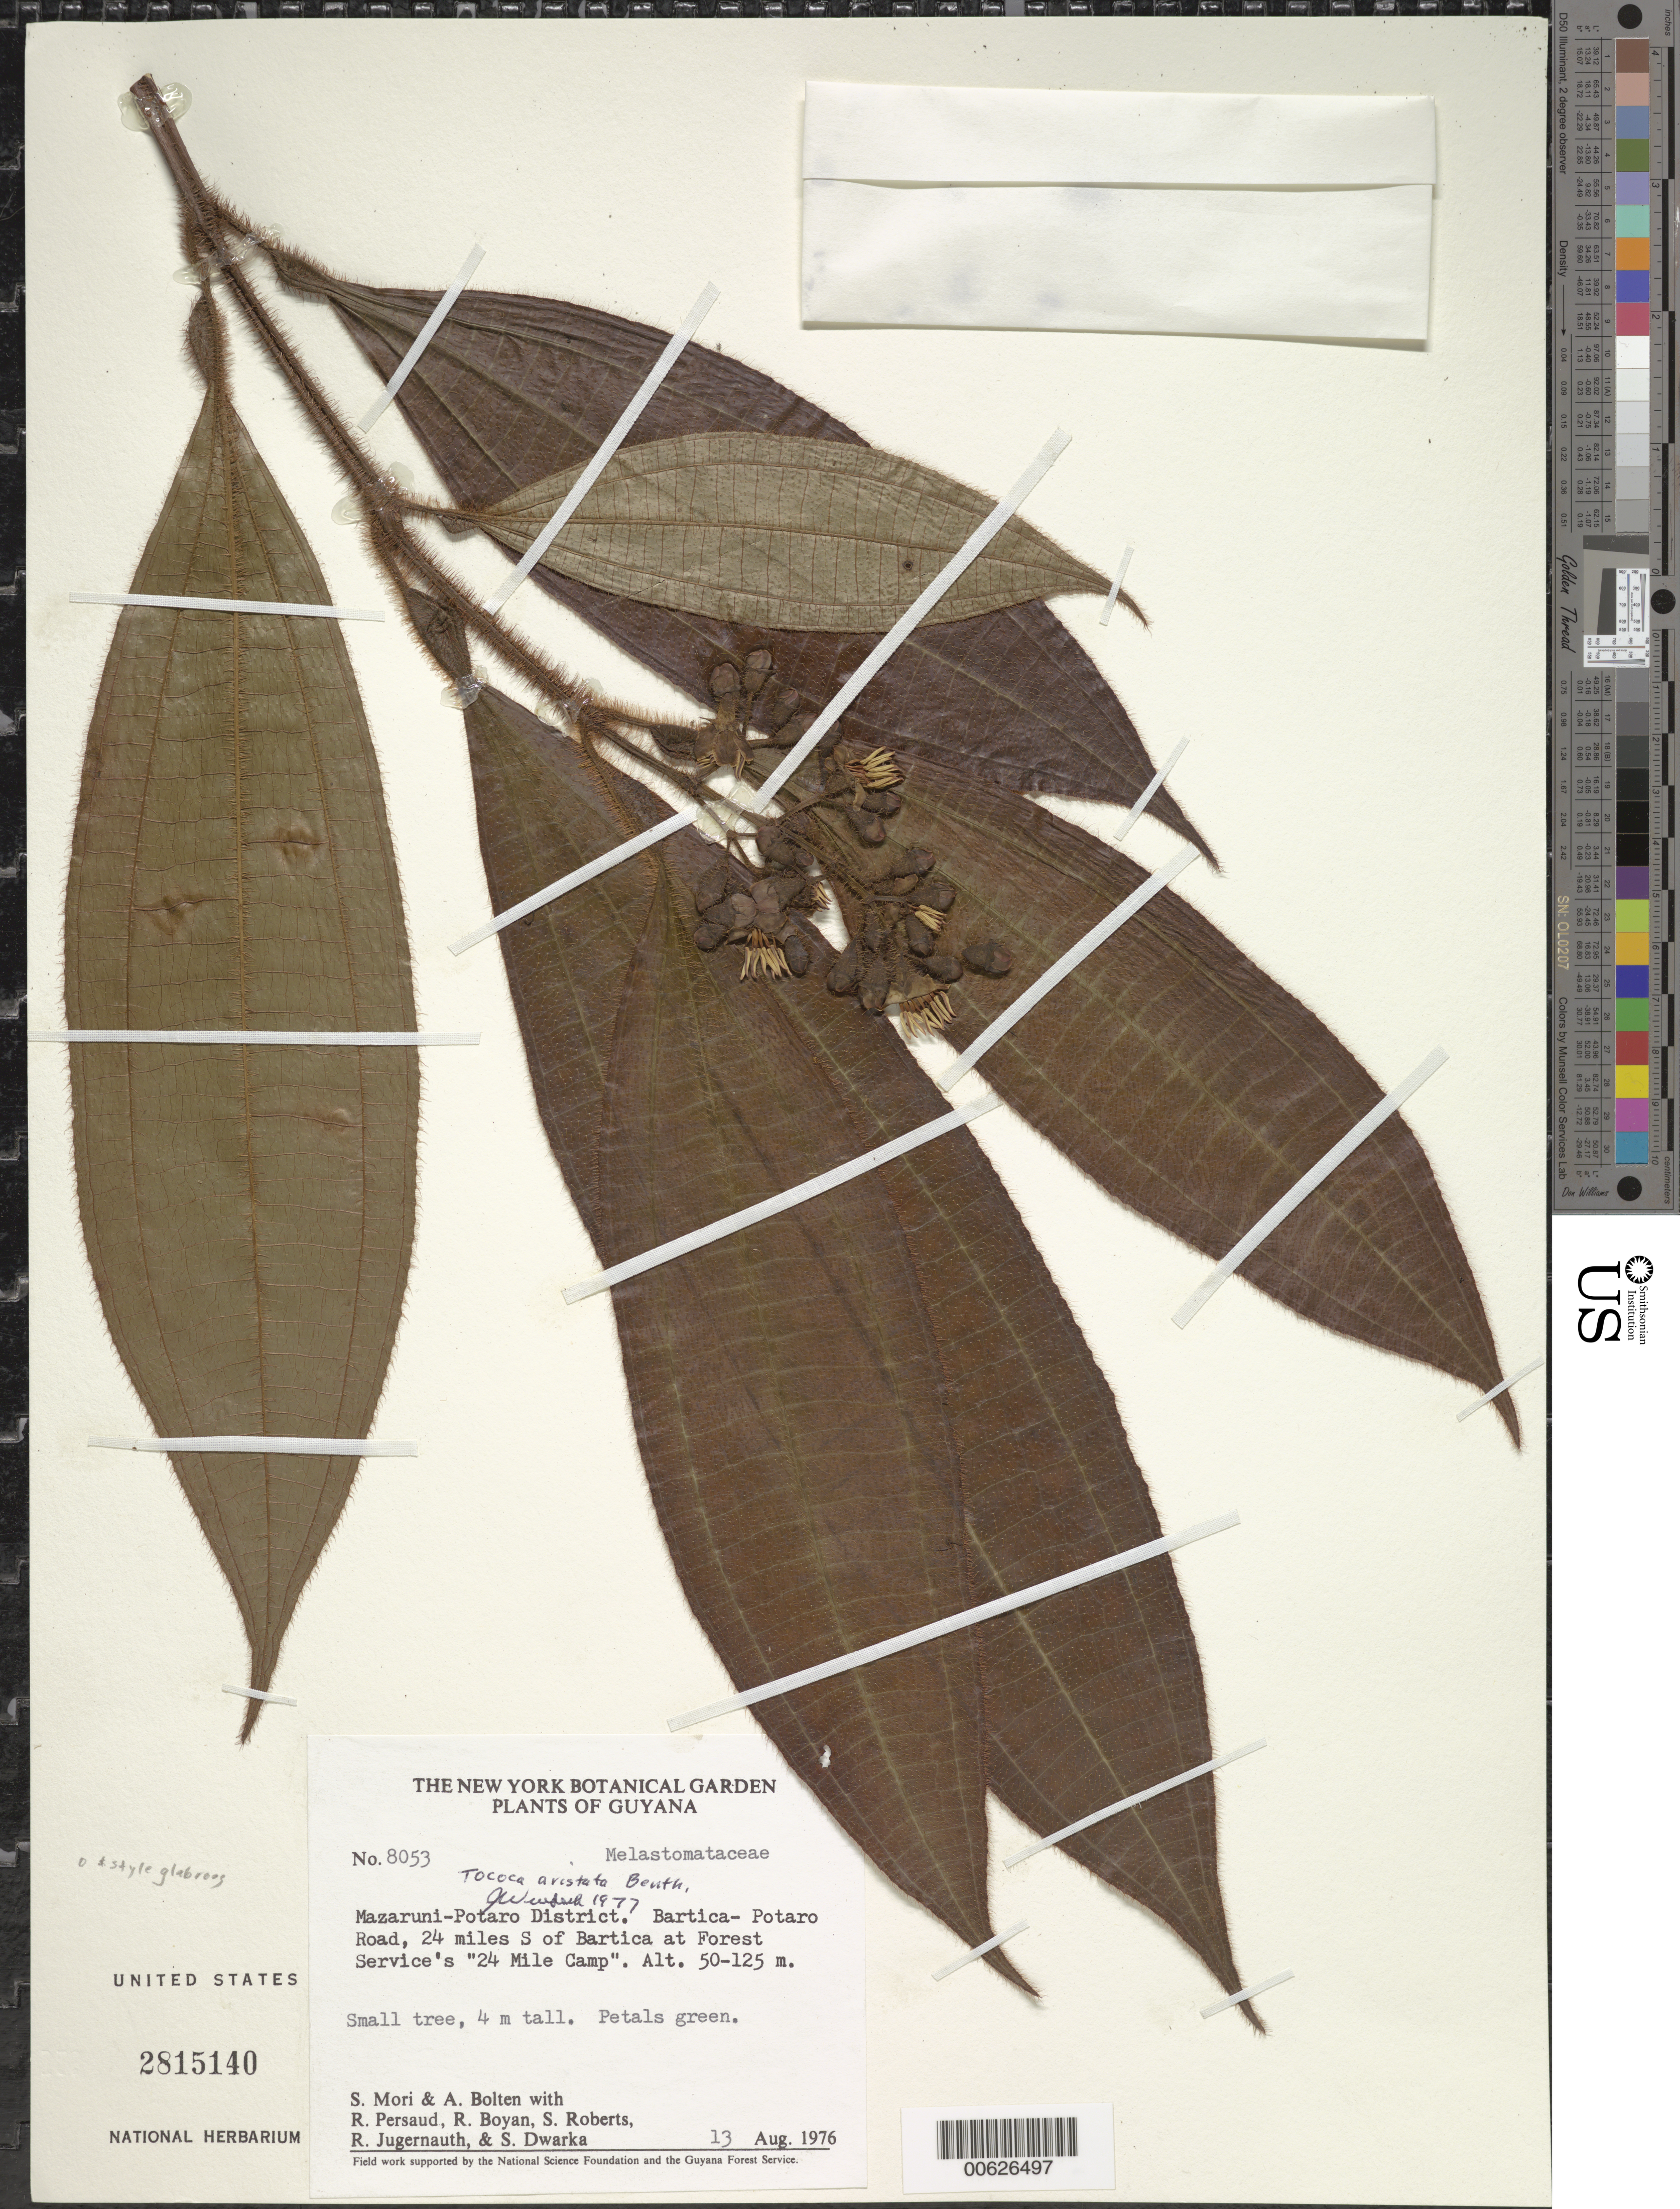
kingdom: Plantae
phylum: Tracheophyta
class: Magnoliopsida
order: Myrtales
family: Melastomataceae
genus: Tococa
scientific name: Tococa aristata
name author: Benth.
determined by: Wurdack, John J., (US), US (UNITED STATES)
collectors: S. Mori, A. Bolten, R. Persaud, R. Boyan, S. Roberts, R. Jugernauth & S. Dwarka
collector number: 8053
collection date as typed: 13-Aug-76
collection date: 1976-08-13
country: Guyana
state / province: Cuyuni-Mazaruni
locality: Bartica-Potaro Road, 24 mi. S of Bartica at Forest service "24 Mile Camp"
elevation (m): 50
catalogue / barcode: US 2815140